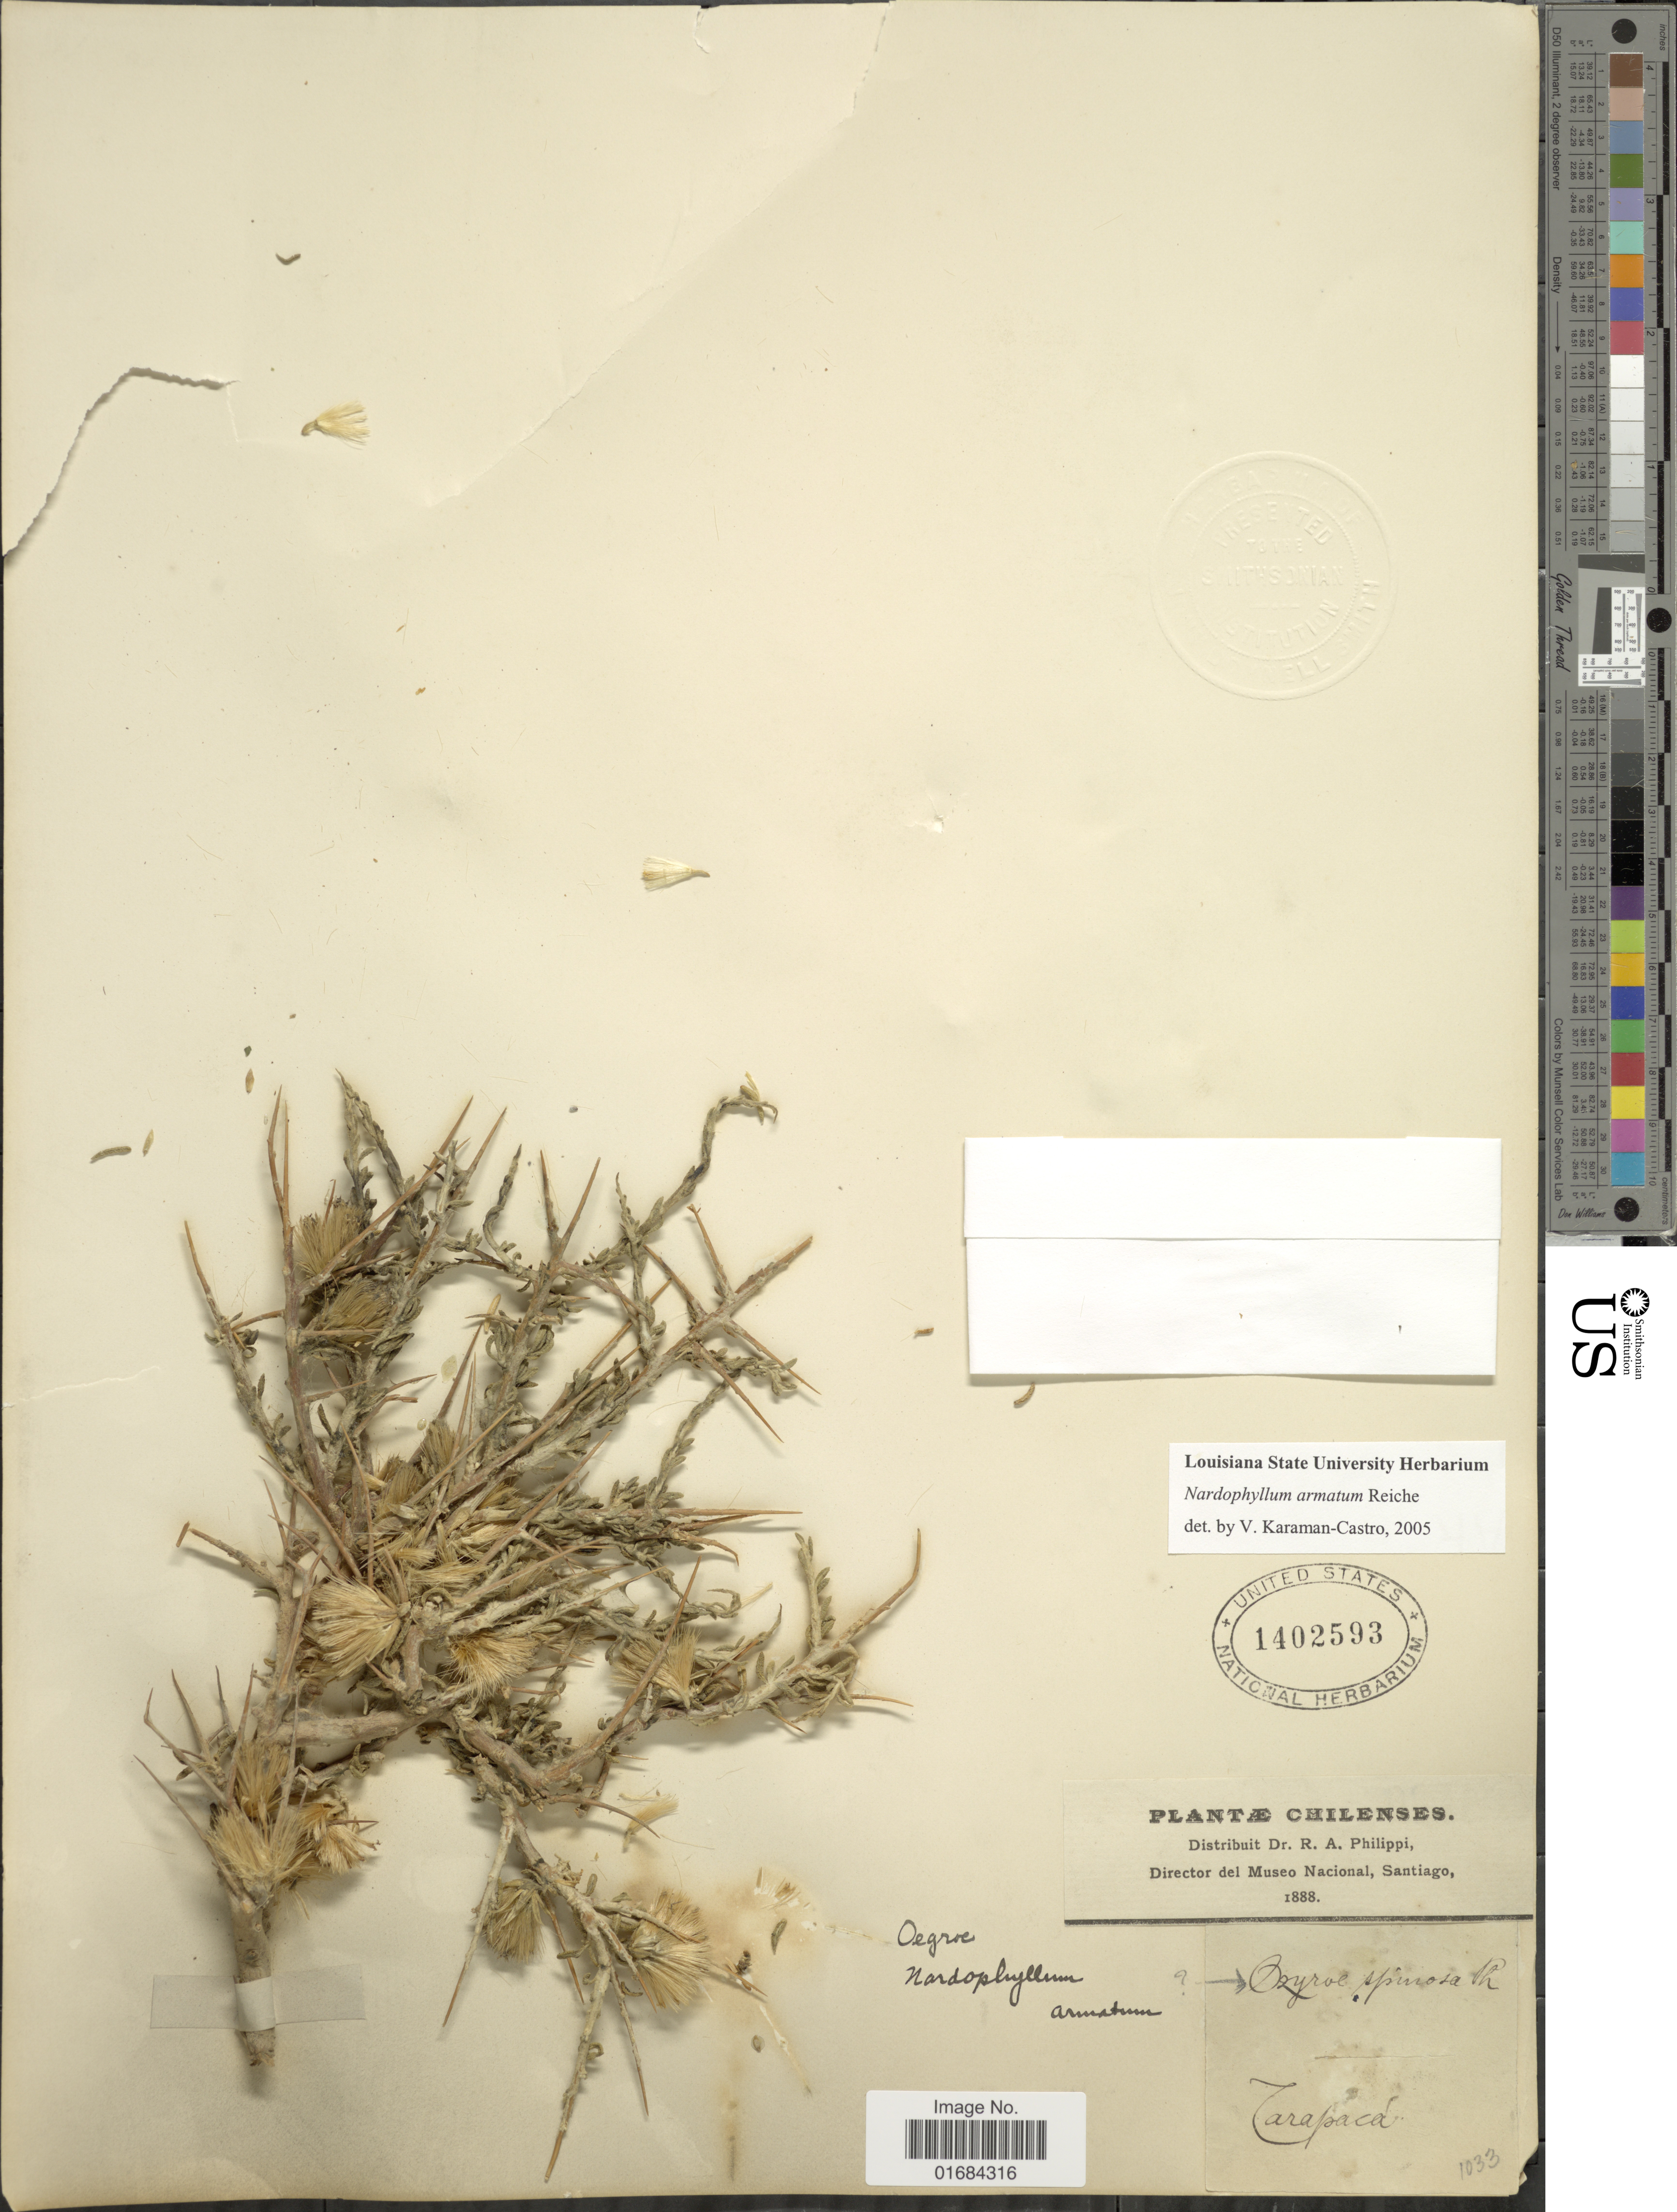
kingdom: Plantae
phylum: Tracheophyta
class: Magnoliopsida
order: Asterales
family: Asteraceae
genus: Ocyroe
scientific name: Ocyroe armata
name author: (Wedd.) Bonif.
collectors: R. A. Philippi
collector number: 1033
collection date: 1888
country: Chile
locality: Tarapaca.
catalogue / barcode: US 1402593